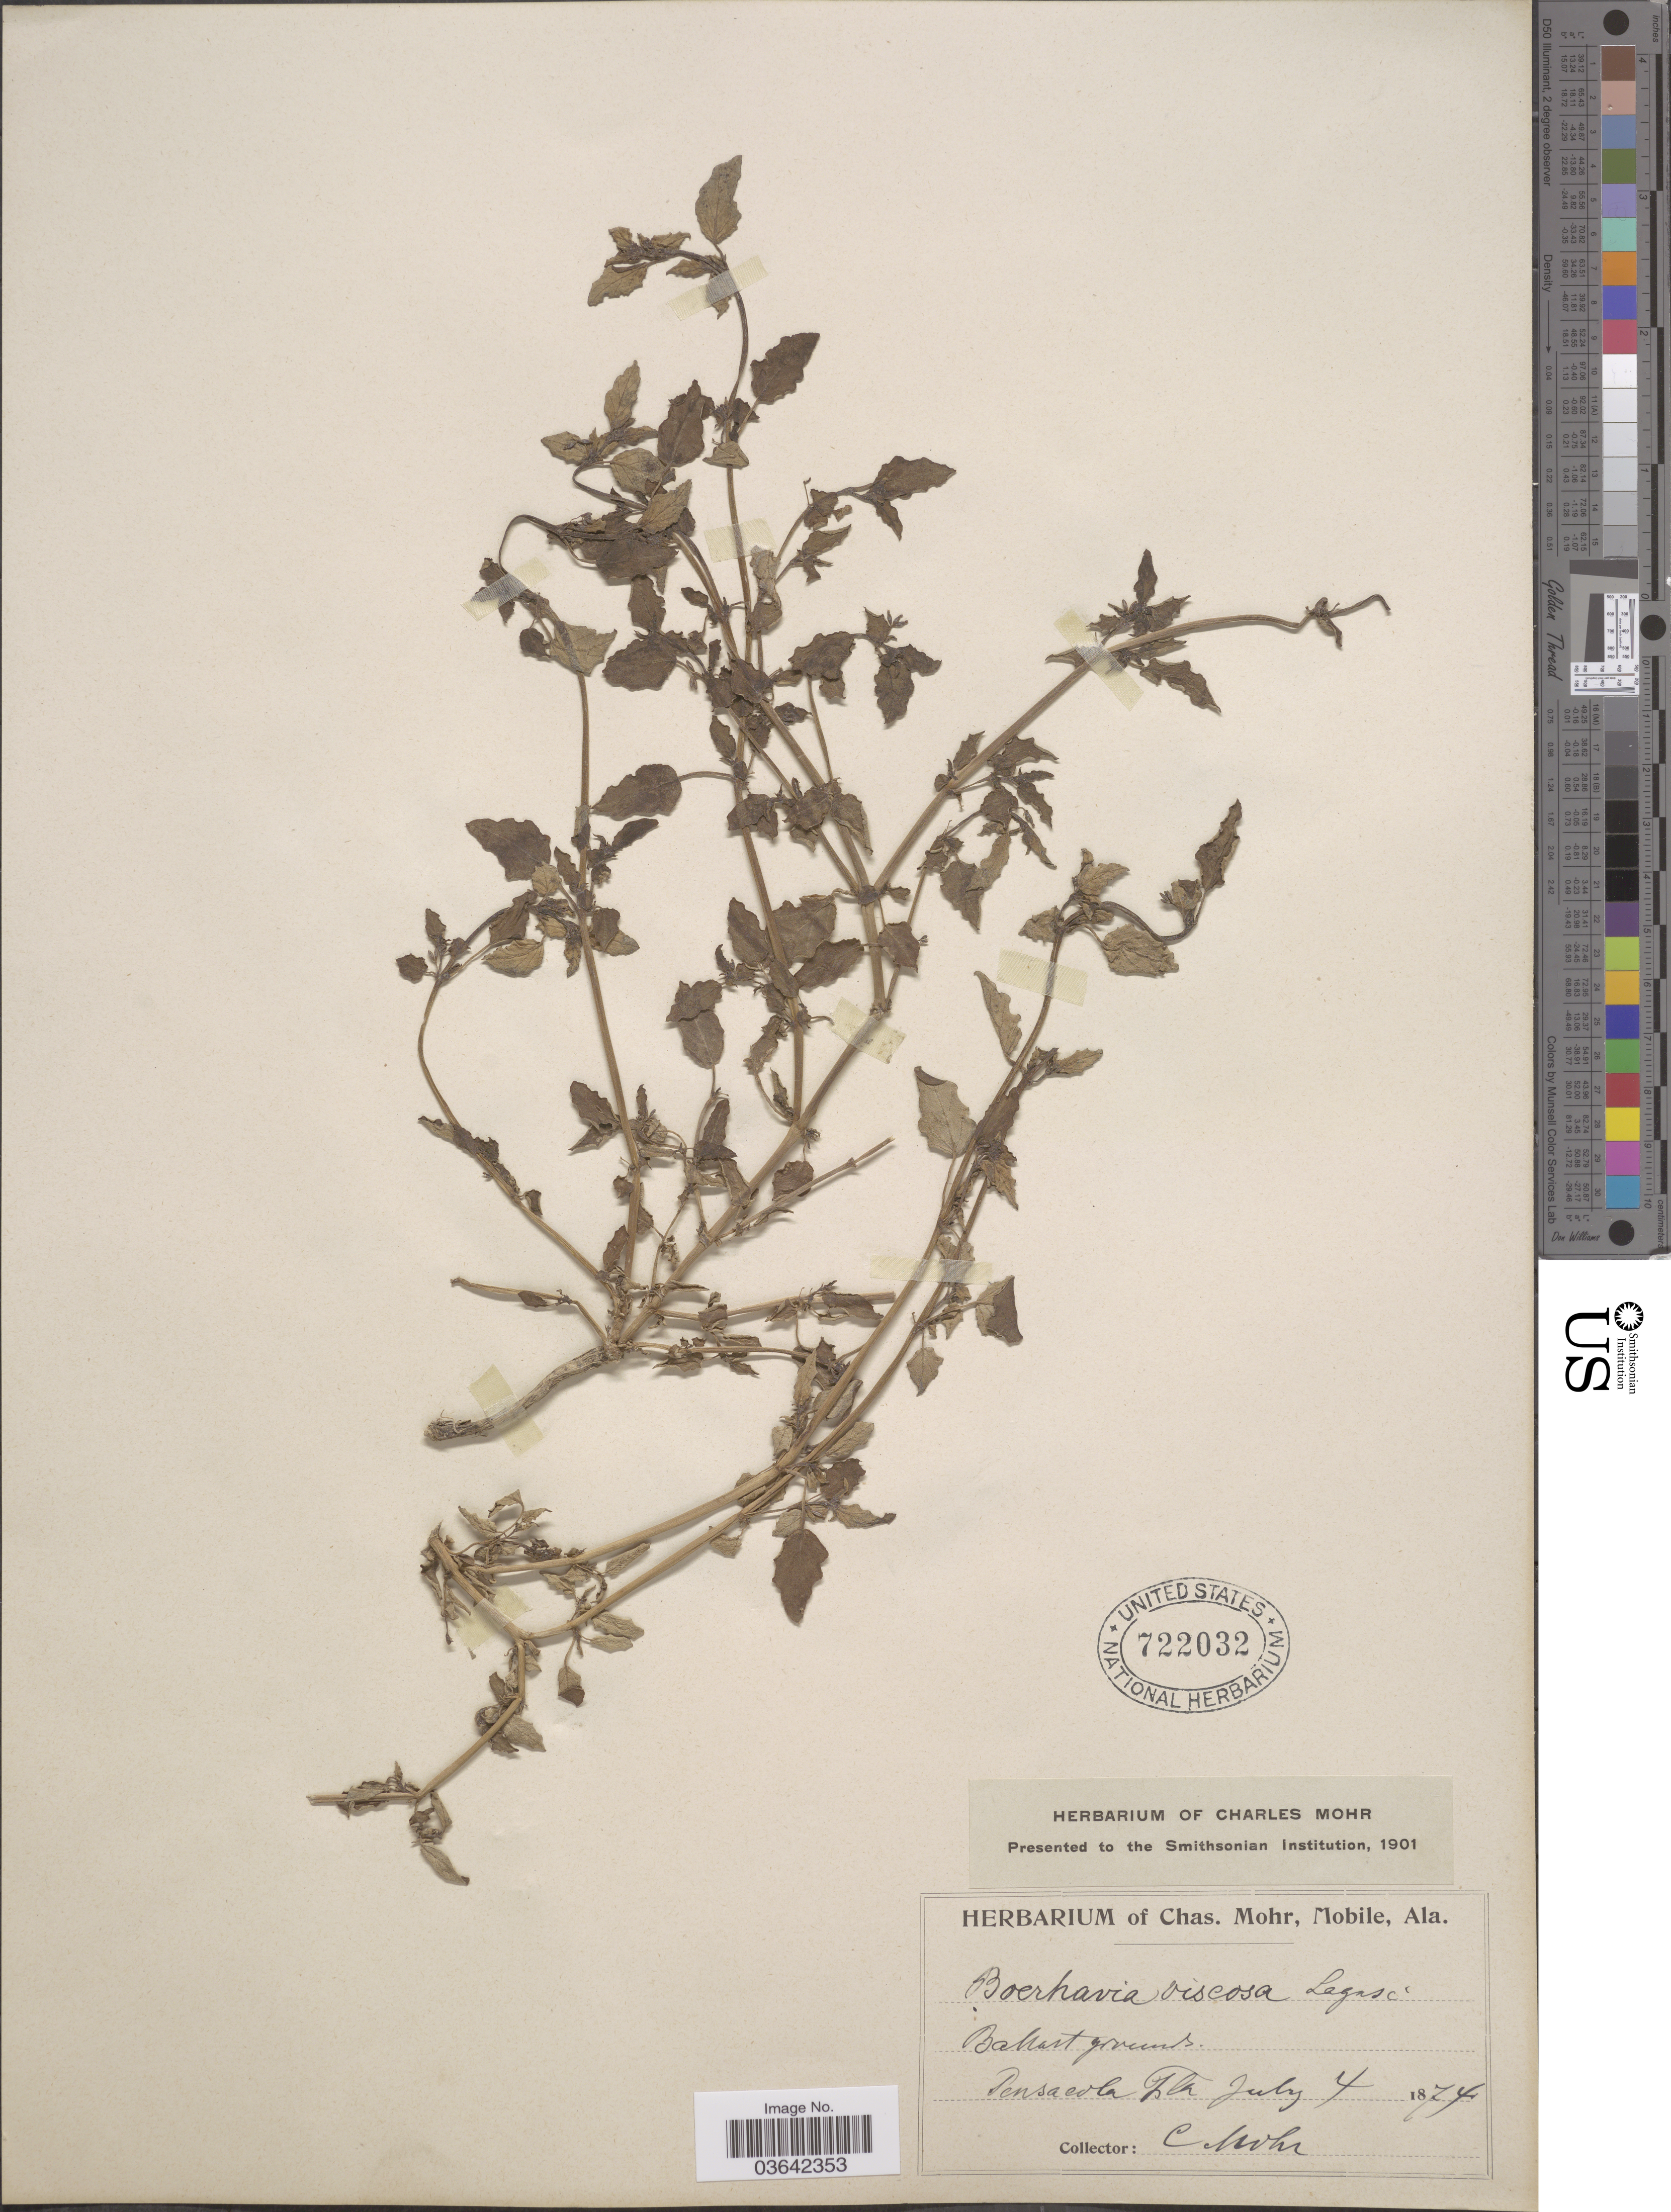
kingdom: Plantae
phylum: Tracheophyta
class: Magnoliopsida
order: Caryophyllales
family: Nyctaginaceae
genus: Boerhavia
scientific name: Boerhavia adscendens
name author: Willd.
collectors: Mohr, C. T. (herbarium)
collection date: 1874-07-04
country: United States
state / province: Florida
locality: Ballast grounds. Pensacola.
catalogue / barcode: US 722032